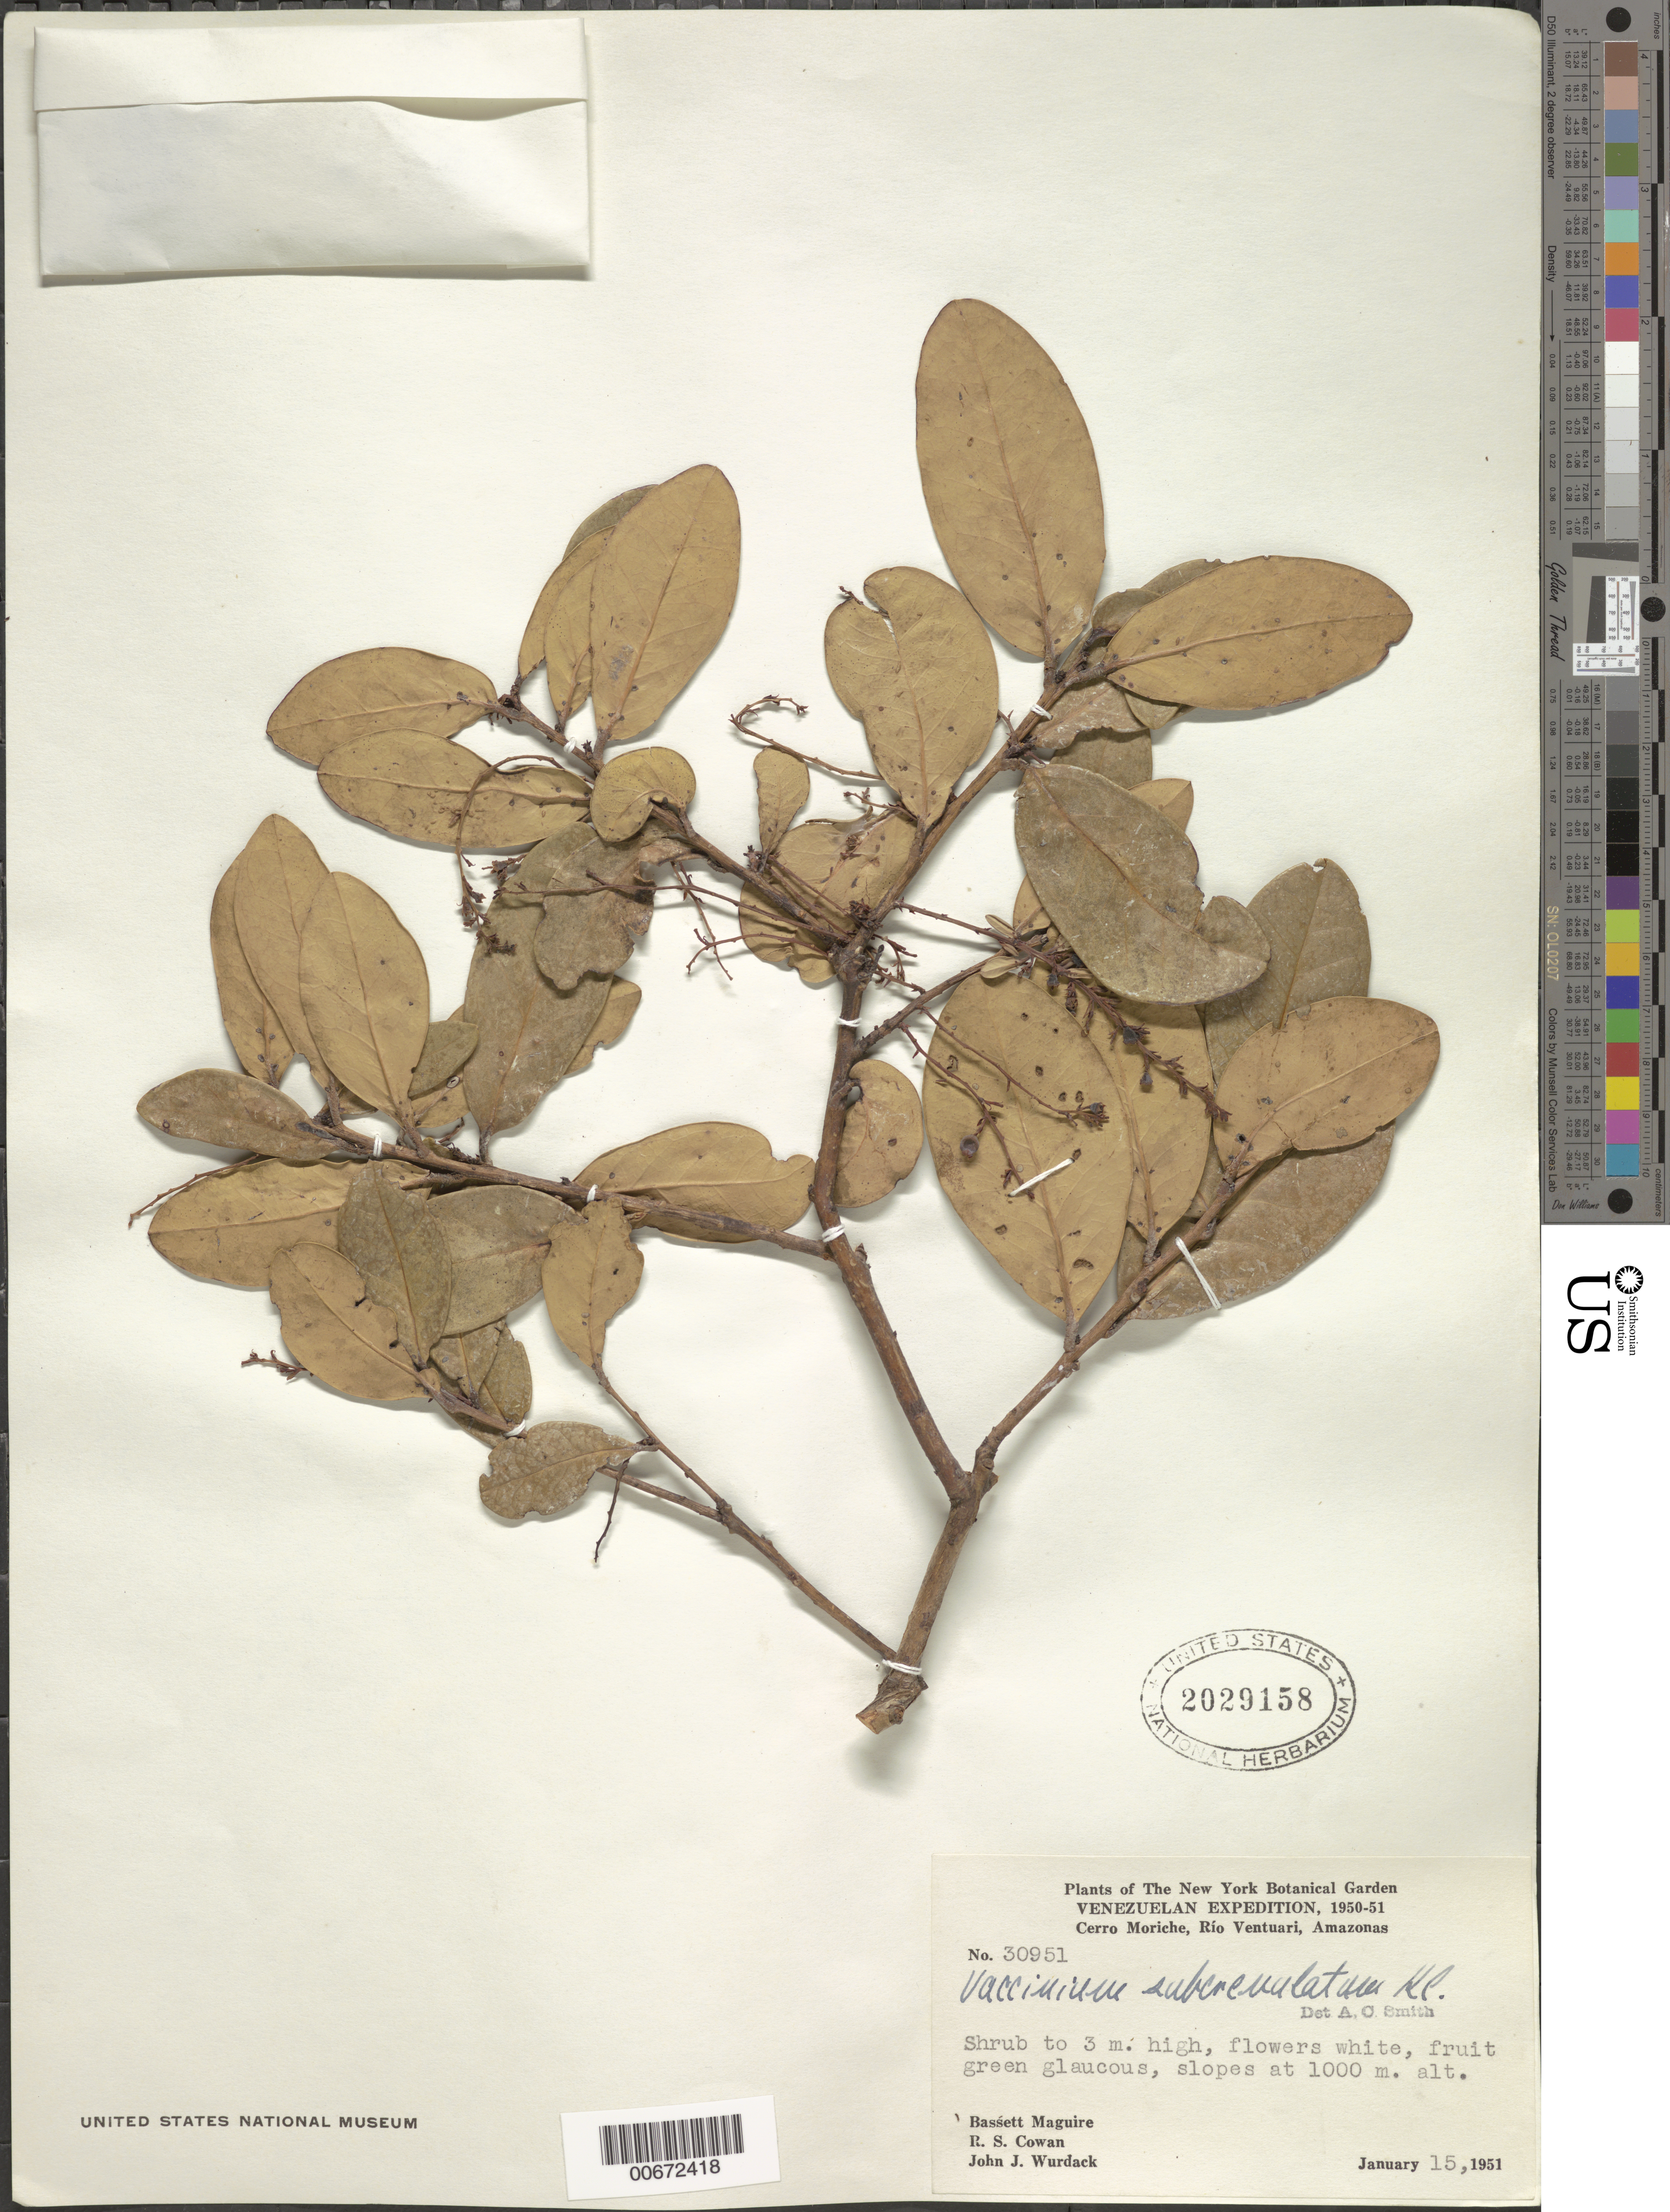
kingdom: Plantae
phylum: Tracheophyta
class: Magnoliopsida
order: Ericales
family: Ericaceae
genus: Vaccinium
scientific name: Vaccinium subcrenulatum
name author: Klotzsch ex Meisn.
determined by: Smith, A. C.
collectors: B. Maguire, R. S. Cowan & J. J. Wurdack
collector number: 30951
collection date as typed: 15-Jan-51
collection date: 1951-01-15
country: Venezuela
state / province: Amazonas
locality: Cerro Moriche, Río Ventuari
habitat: Slopes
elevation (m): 1000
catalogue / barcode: US 2029158